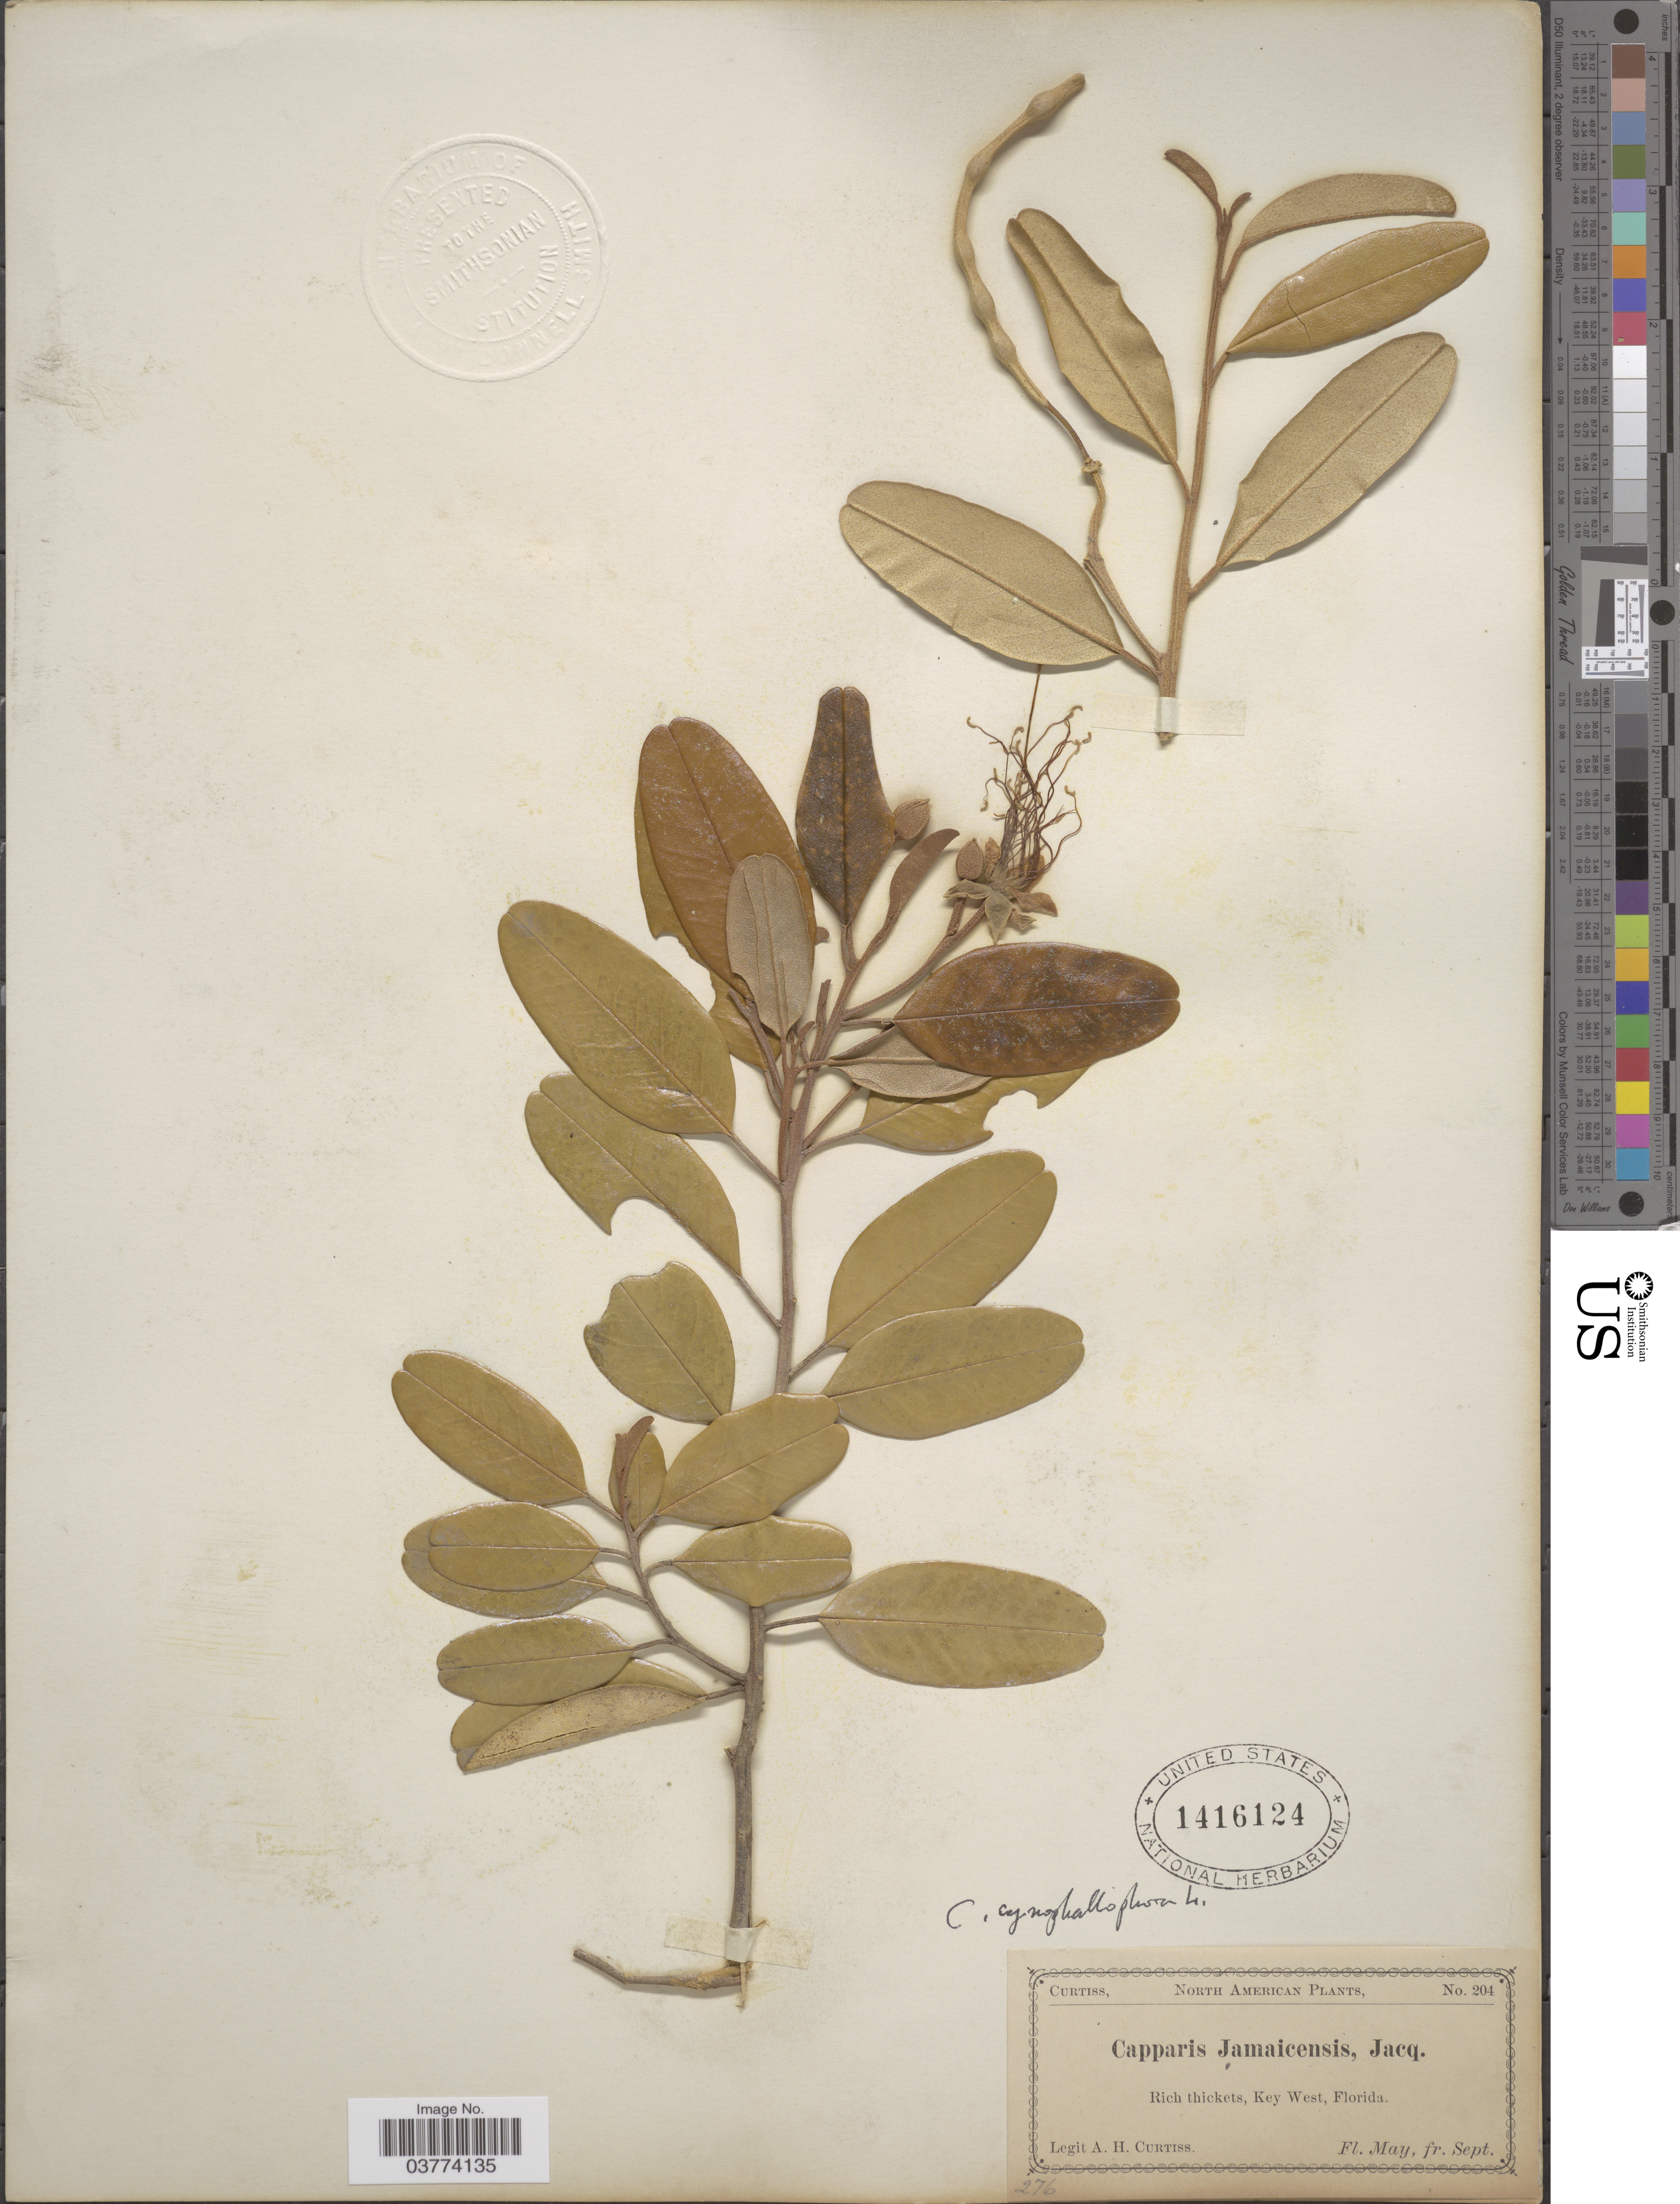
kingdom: Plantae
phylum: Tracheophyta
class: Magnoliopsida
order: Brassicales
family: Capparaceae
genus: Quadrella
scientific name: Quadrella cynophallophora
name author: (L.) Hutch.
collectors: A. H. Curtiss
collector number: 204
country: United States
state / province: Florida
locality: Key West.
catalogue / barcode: US 1416124